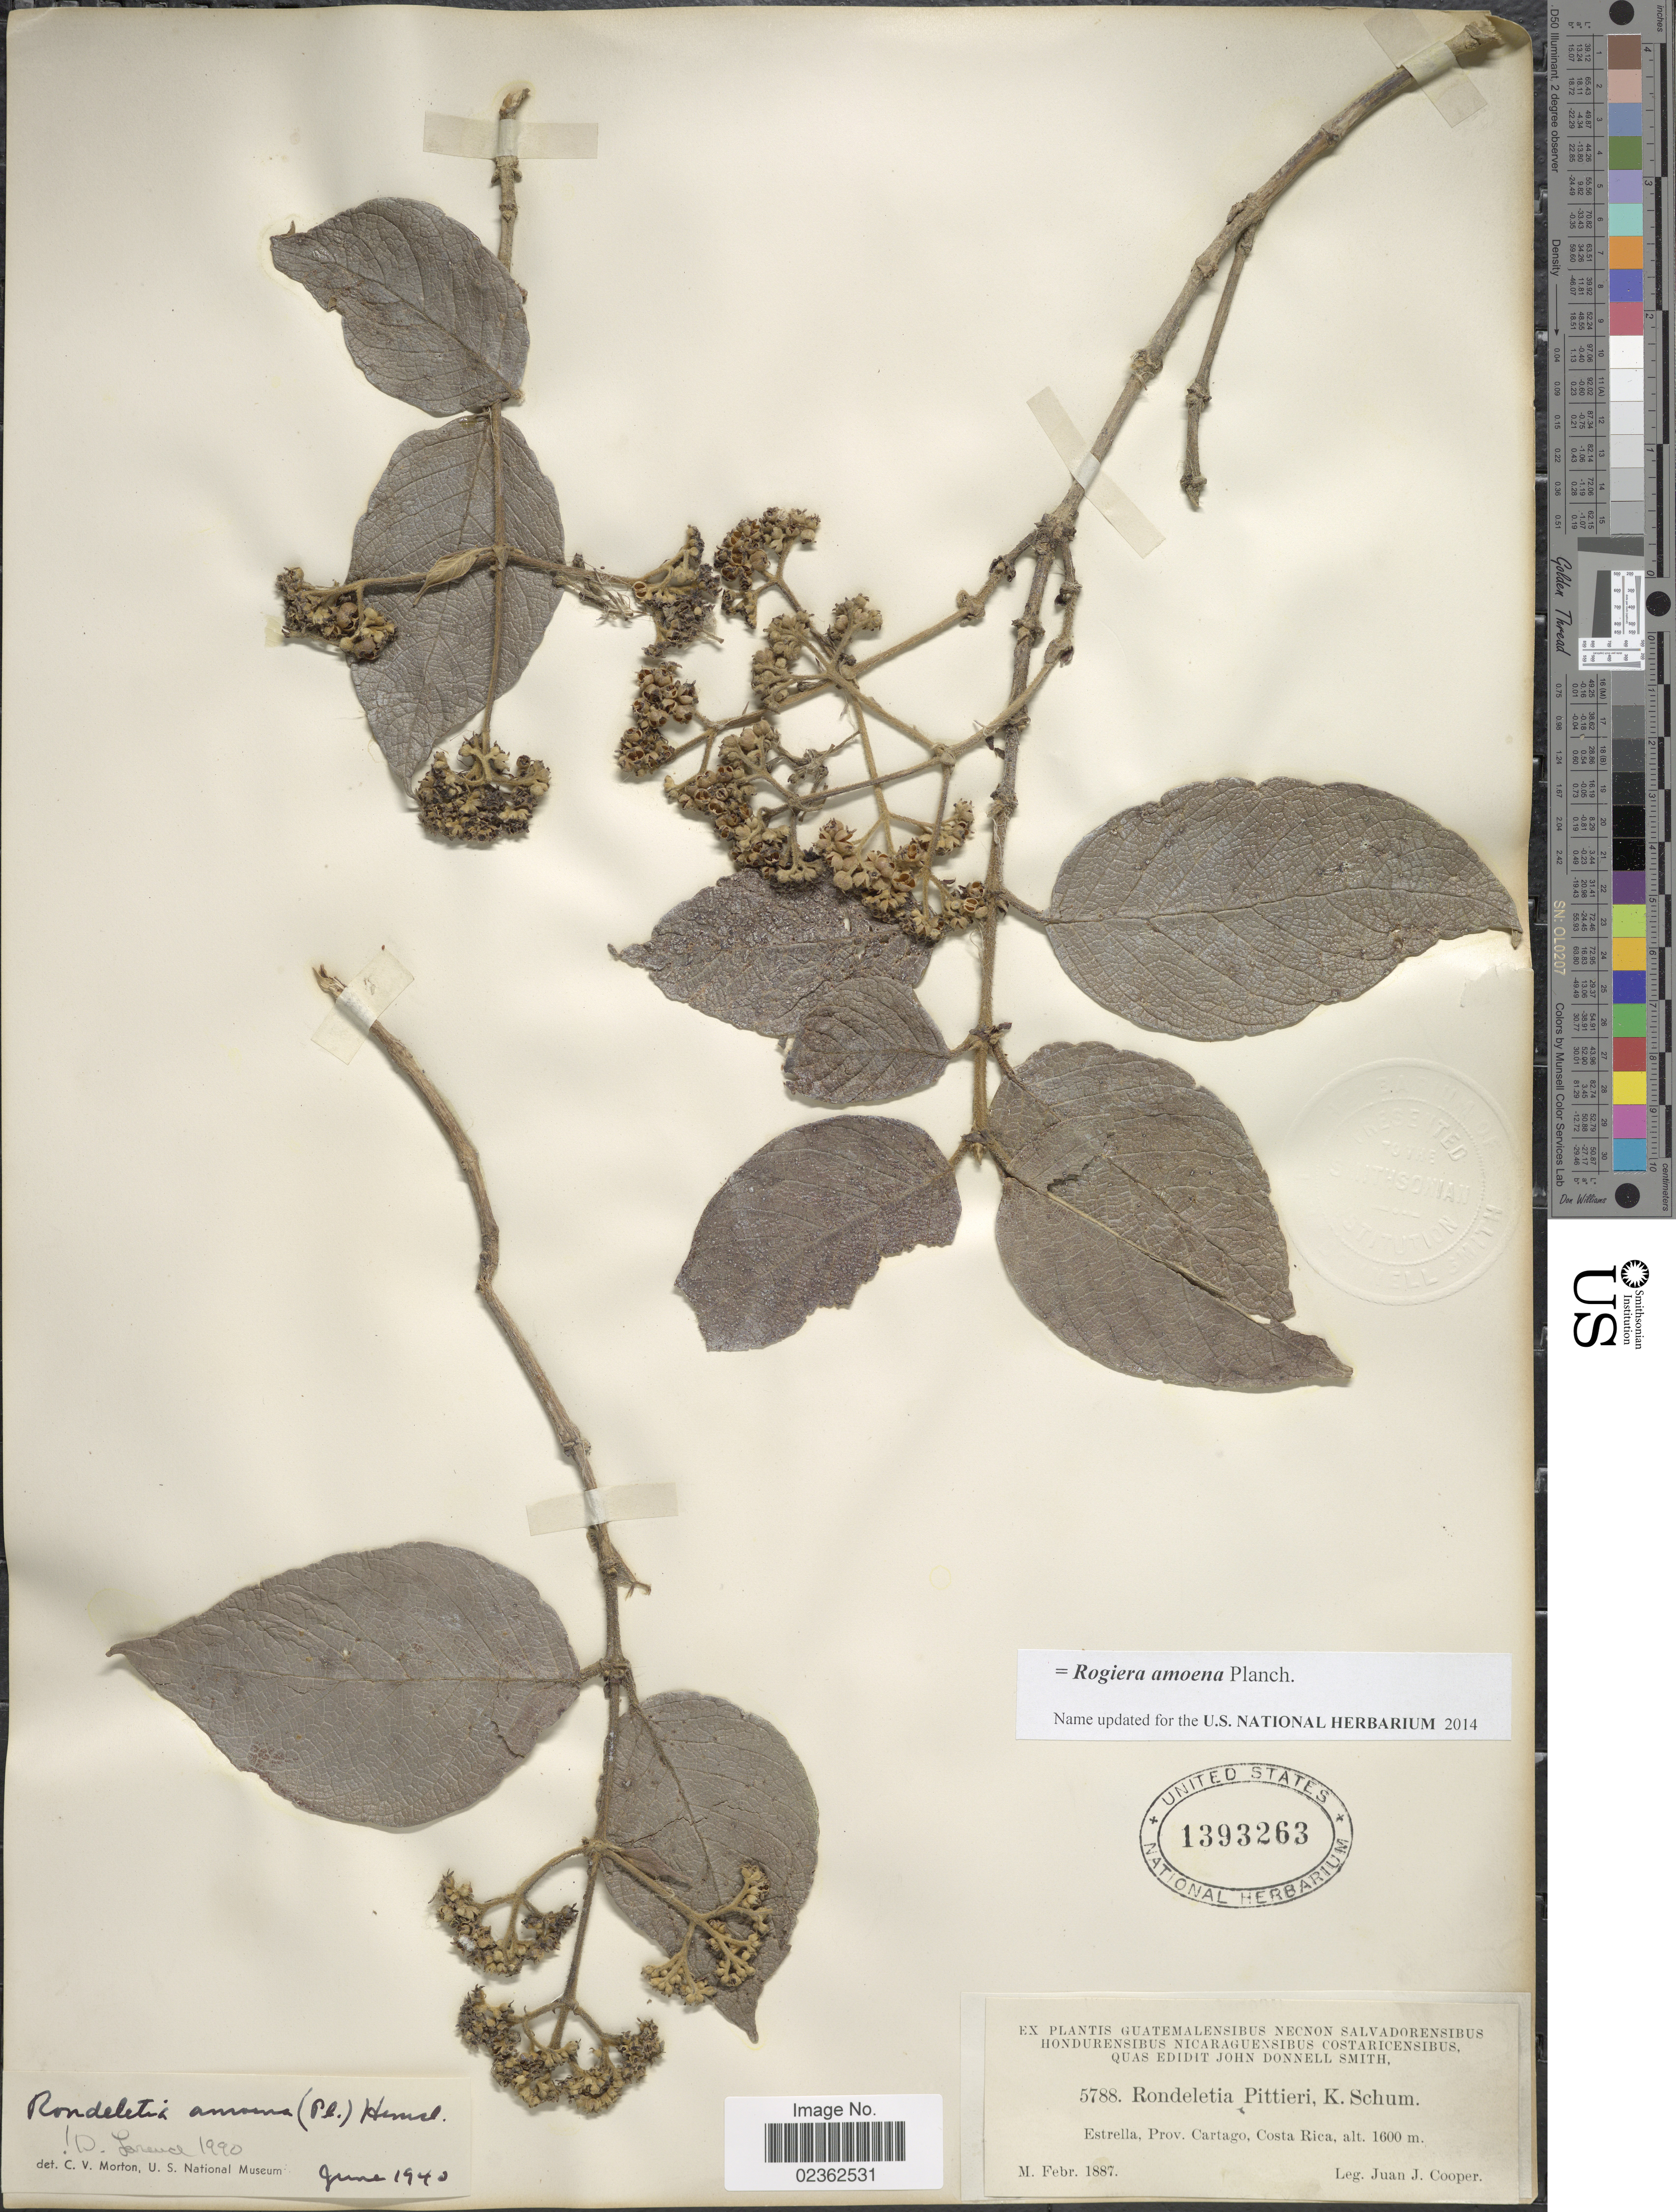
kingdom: Plantae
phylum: Tracheophyta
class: Magnoliopsida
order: Gentianales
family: Rubiaceae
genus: Rogiera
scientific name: Rogiera amoena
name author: Planch.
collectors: J. J. Cooper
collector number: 5788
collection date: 1887-02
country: Costa Rica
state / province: Cartago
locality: Estrelia.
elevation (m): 1600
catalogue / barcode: US 1393263